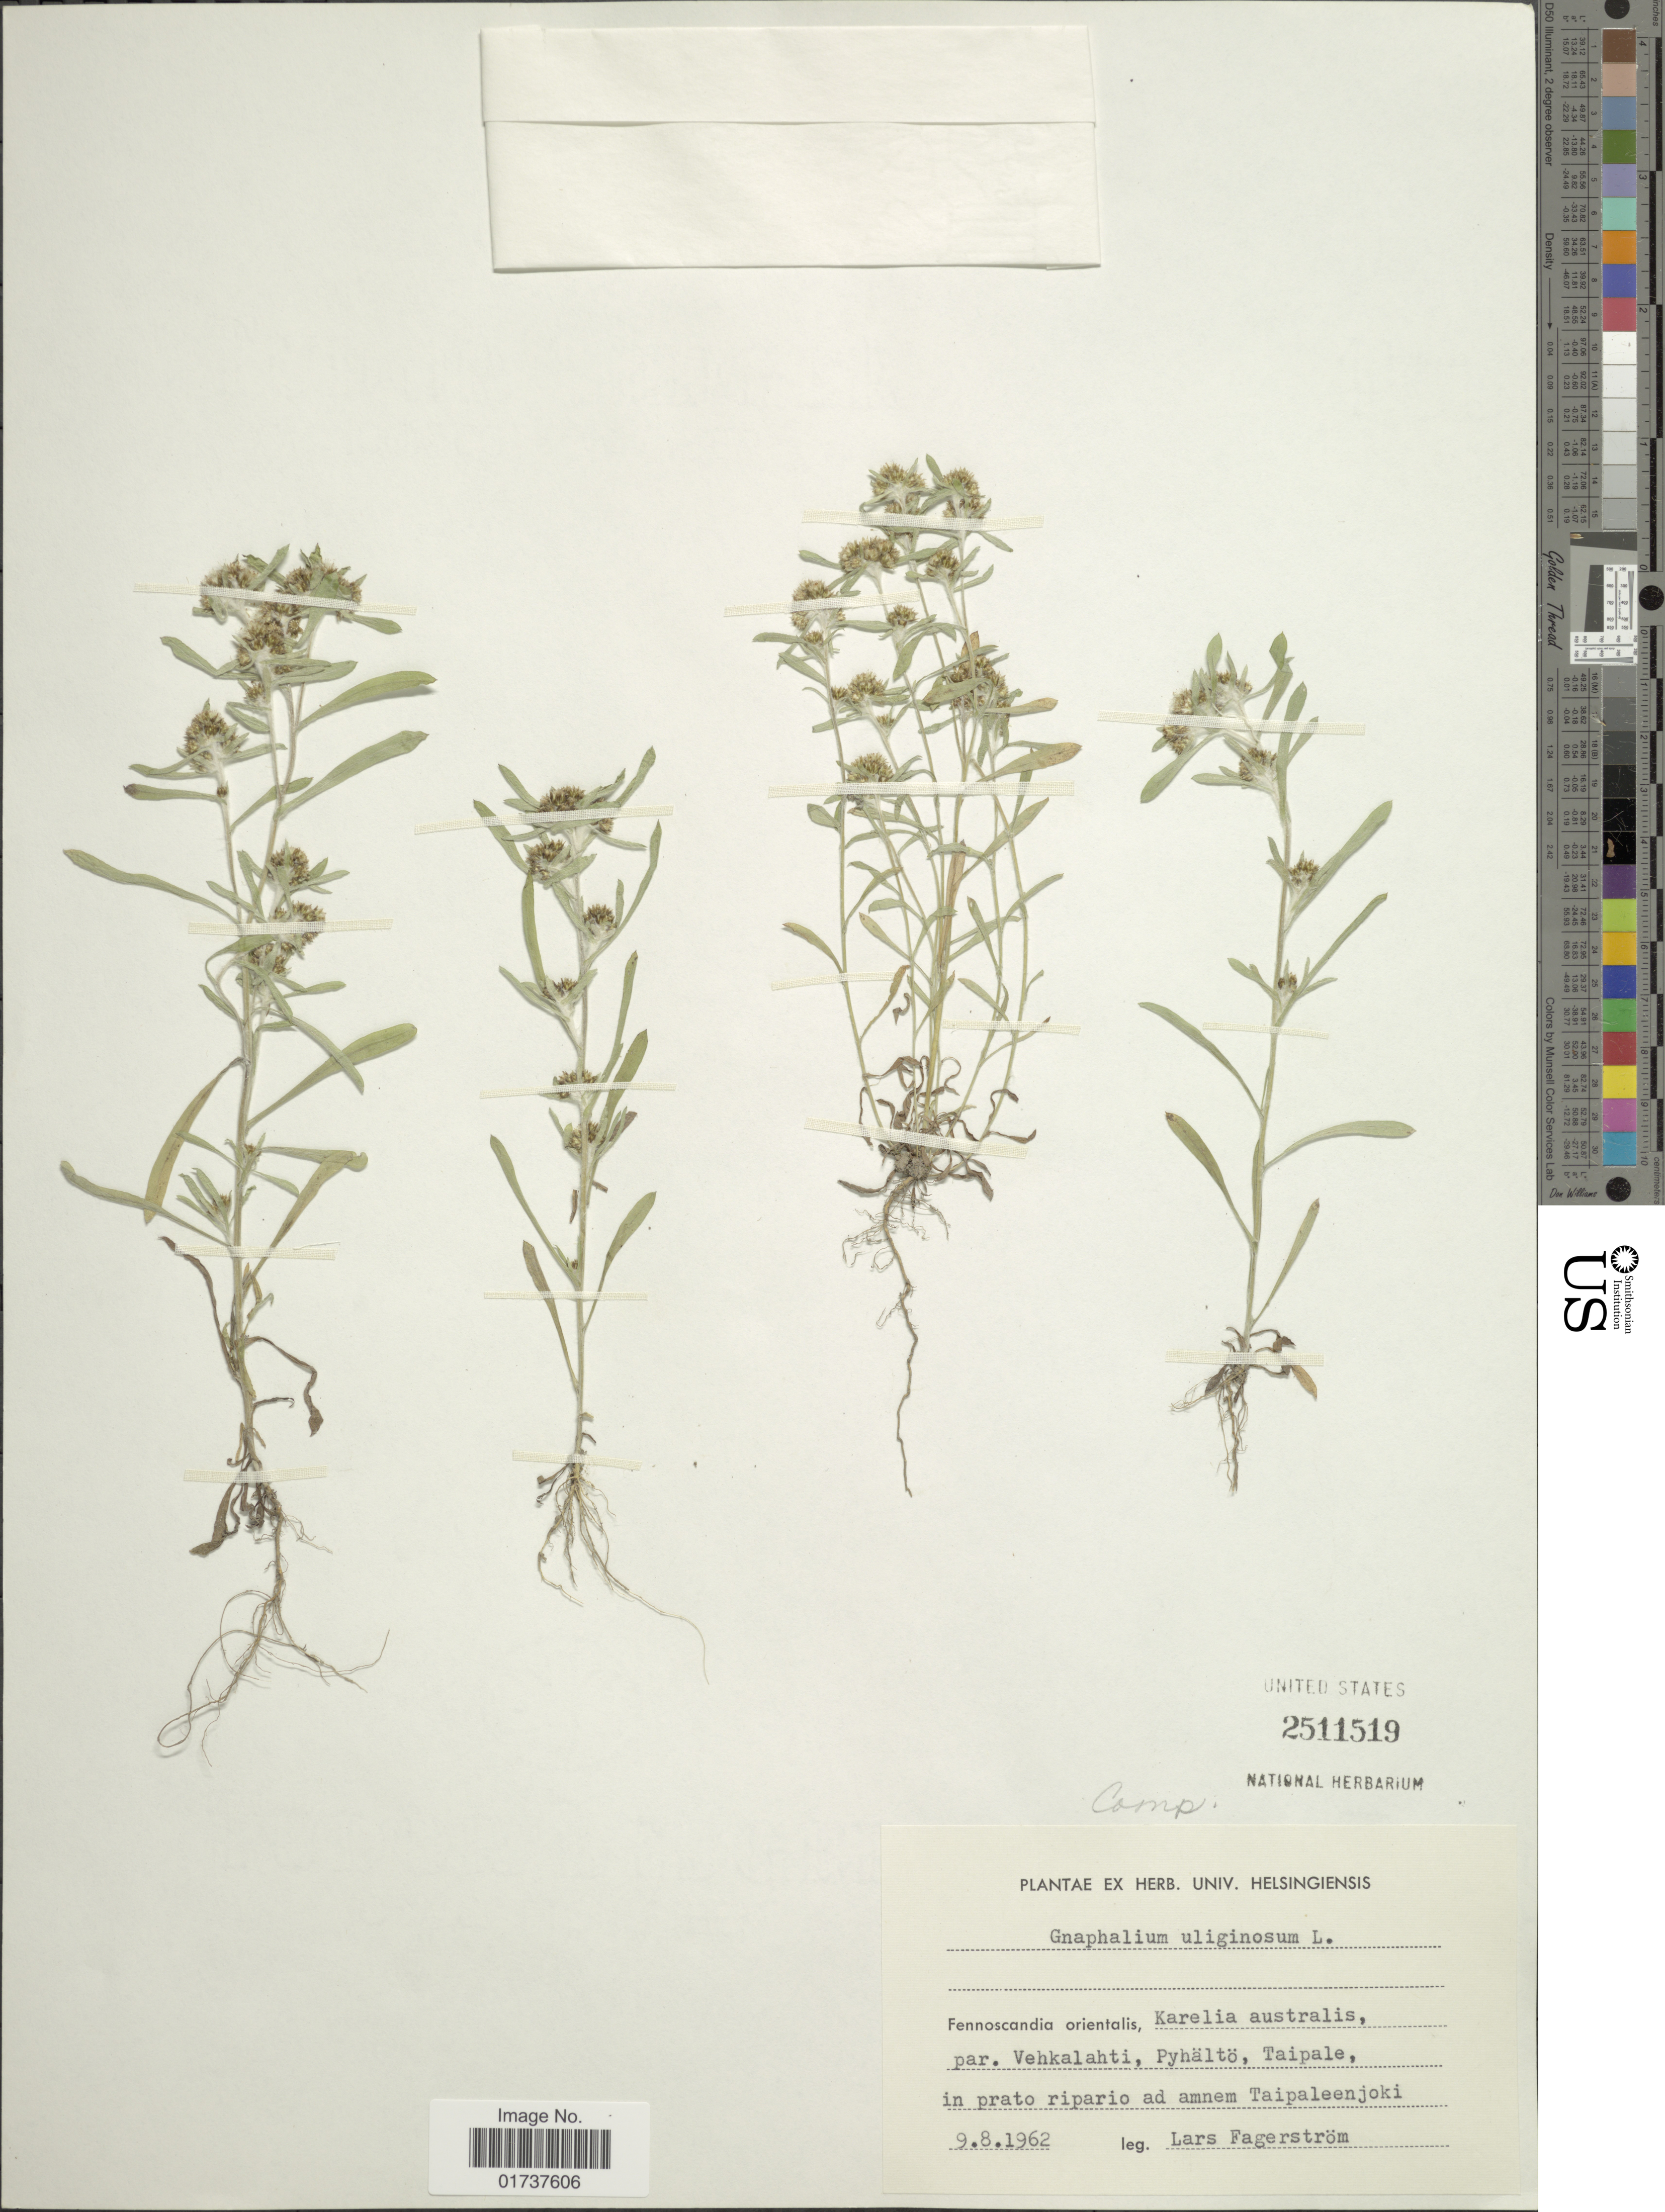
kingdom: Plantae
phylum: Tracheophyta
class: Magnoliopsida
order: Asterales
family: Asteraceae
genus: Gnaphalium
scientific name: Gnaphalium uliginosum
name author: L.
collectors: L. Fagerstrom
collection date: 1962-08-09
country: Russian Federation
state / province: Karelia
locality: Fennoscandia orientalis, Karelia australis, par. Vehkalahti, Pyhalto, Taipale, in prato ripario ad amnem Taipaleenjoki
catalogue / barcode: US 2511519